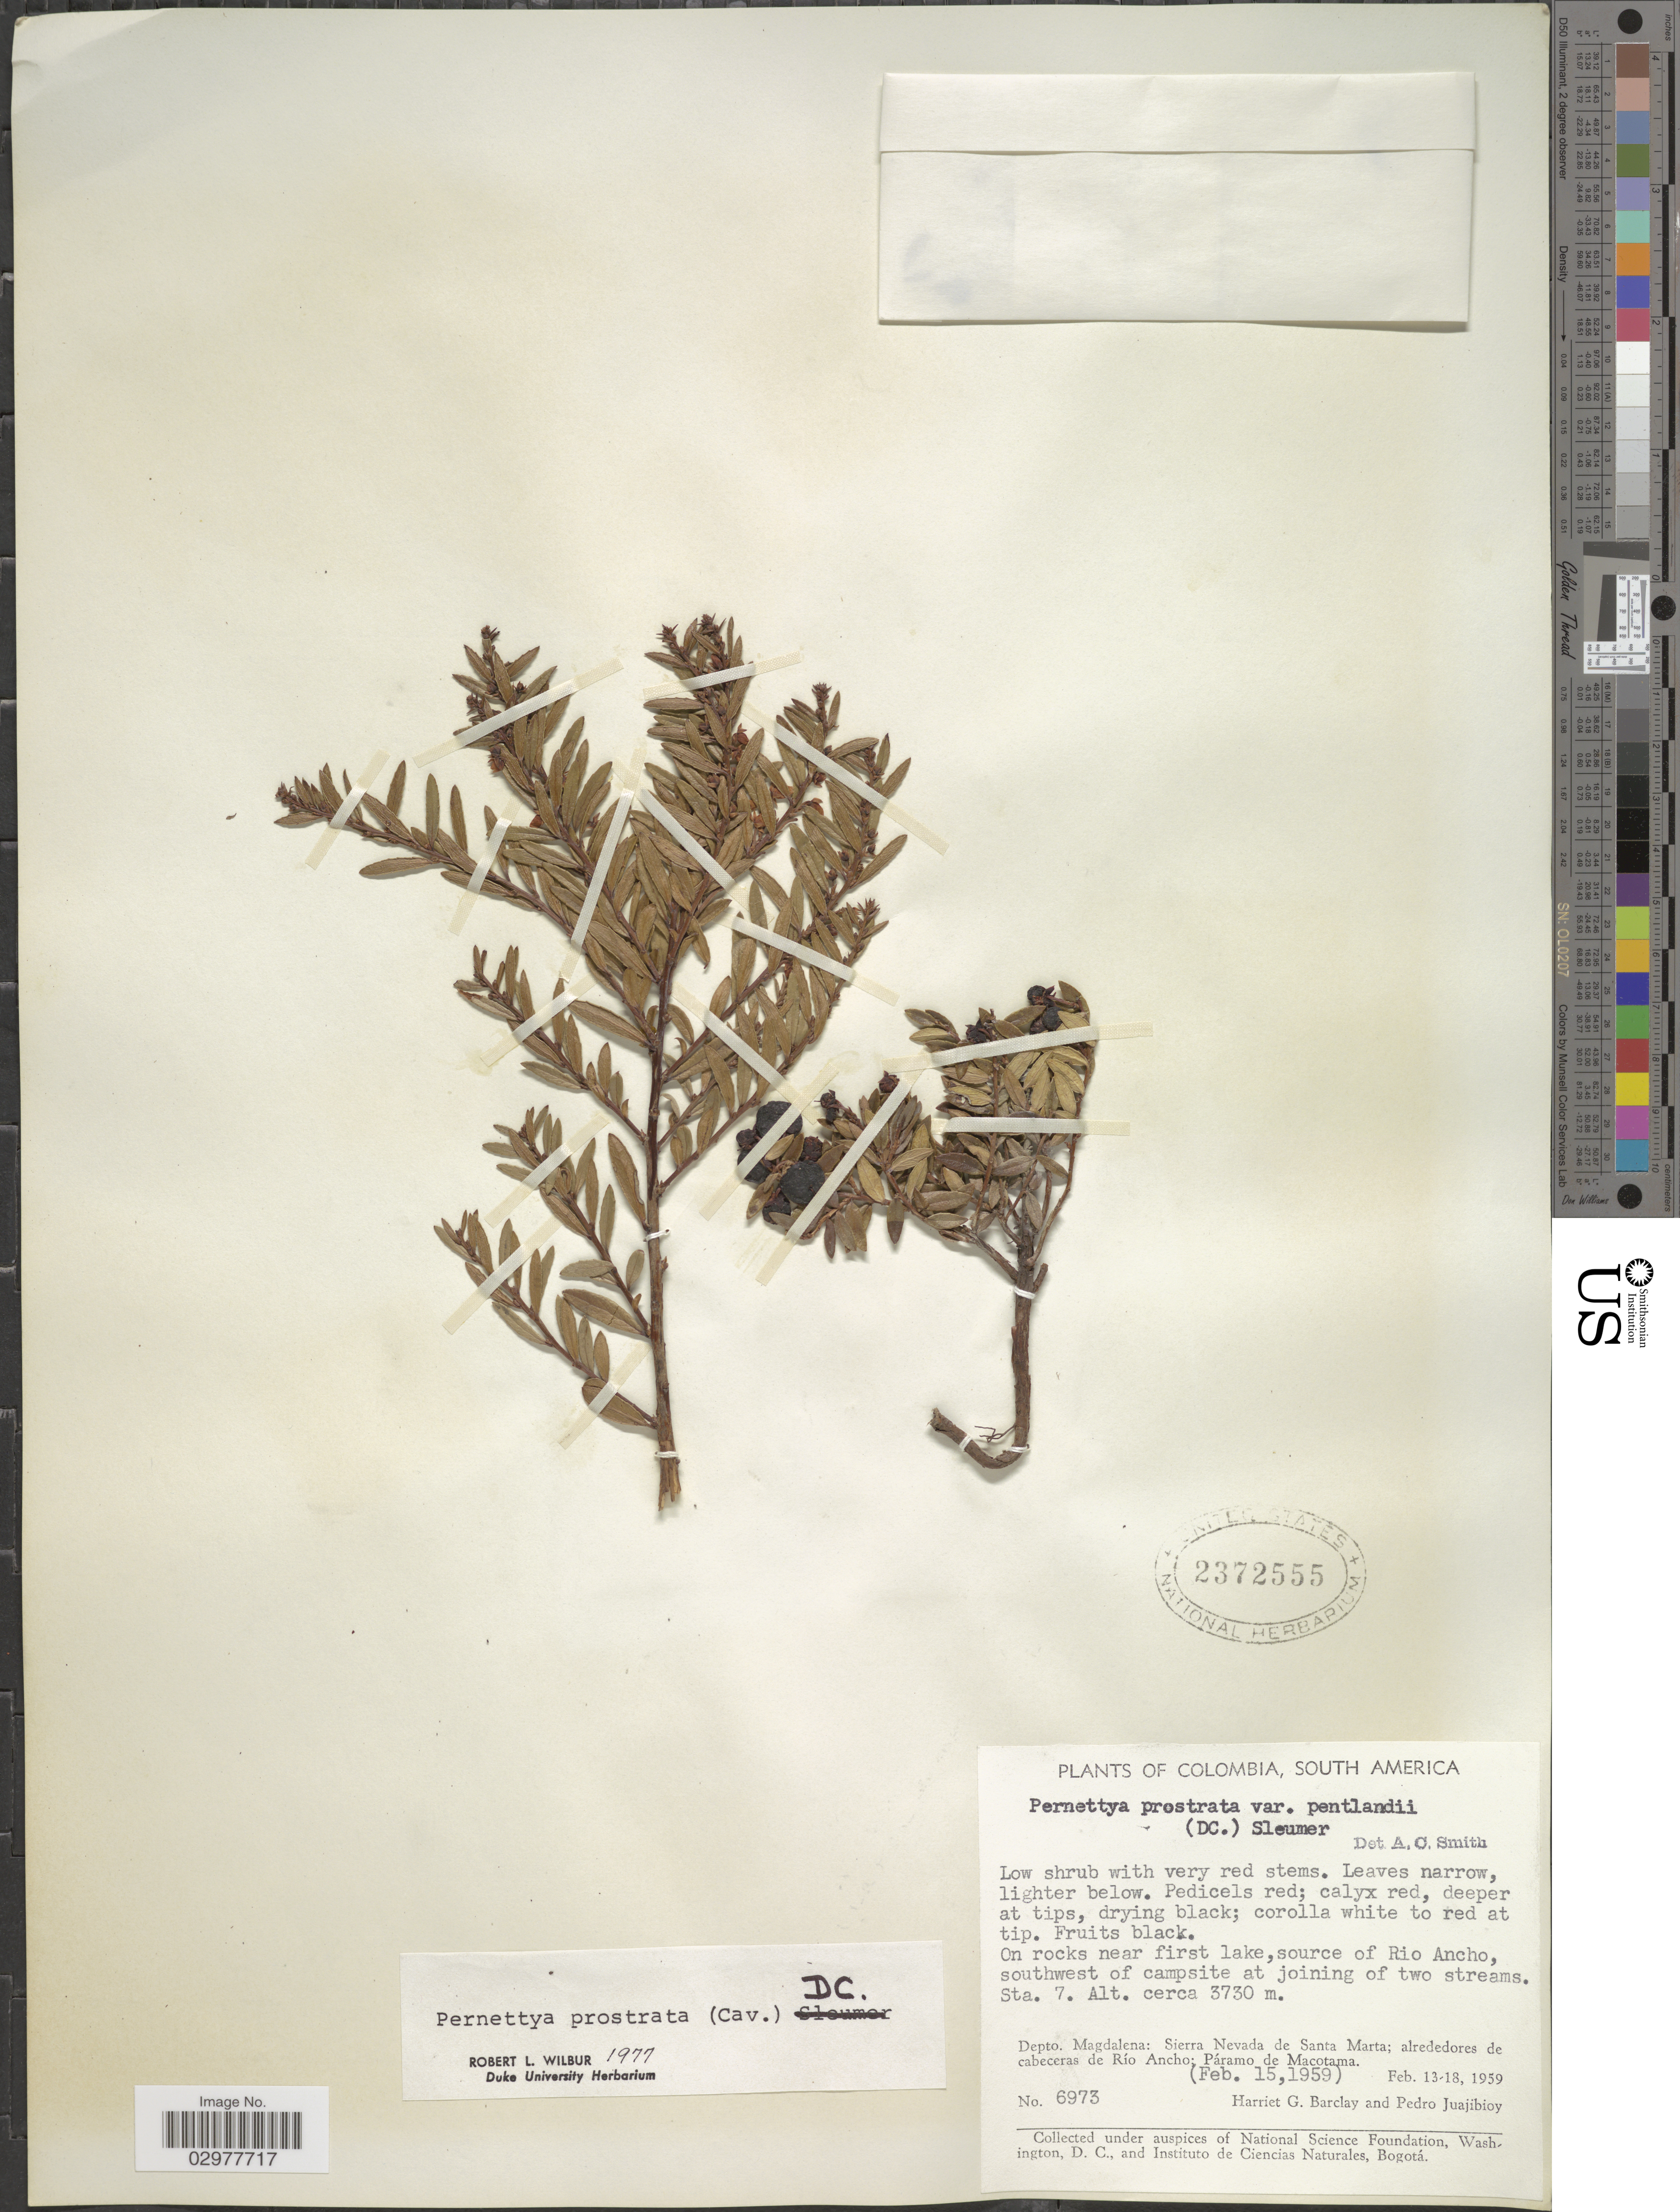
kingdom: Plantae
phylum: Tracheophyta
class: Magnoliopsida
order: Ericales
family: Ericaceae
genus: Pernettya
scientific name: Pernettya prostrata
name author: (Cav.) DC.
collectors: H. G. Barclay & P. Juajibioy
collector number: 6973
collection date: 1959-02-15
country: Colombia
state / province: Magdalena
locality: On rocks near first lake, source of Rio Ancho, southwest of campsite at joining of two streams. Depto. Magdalena: Sierra Nevada de Santa Marta; alrededores de cabeceras de Río Ancho: Páramo de Macotama.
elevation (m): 3730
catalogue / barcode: US 2372555